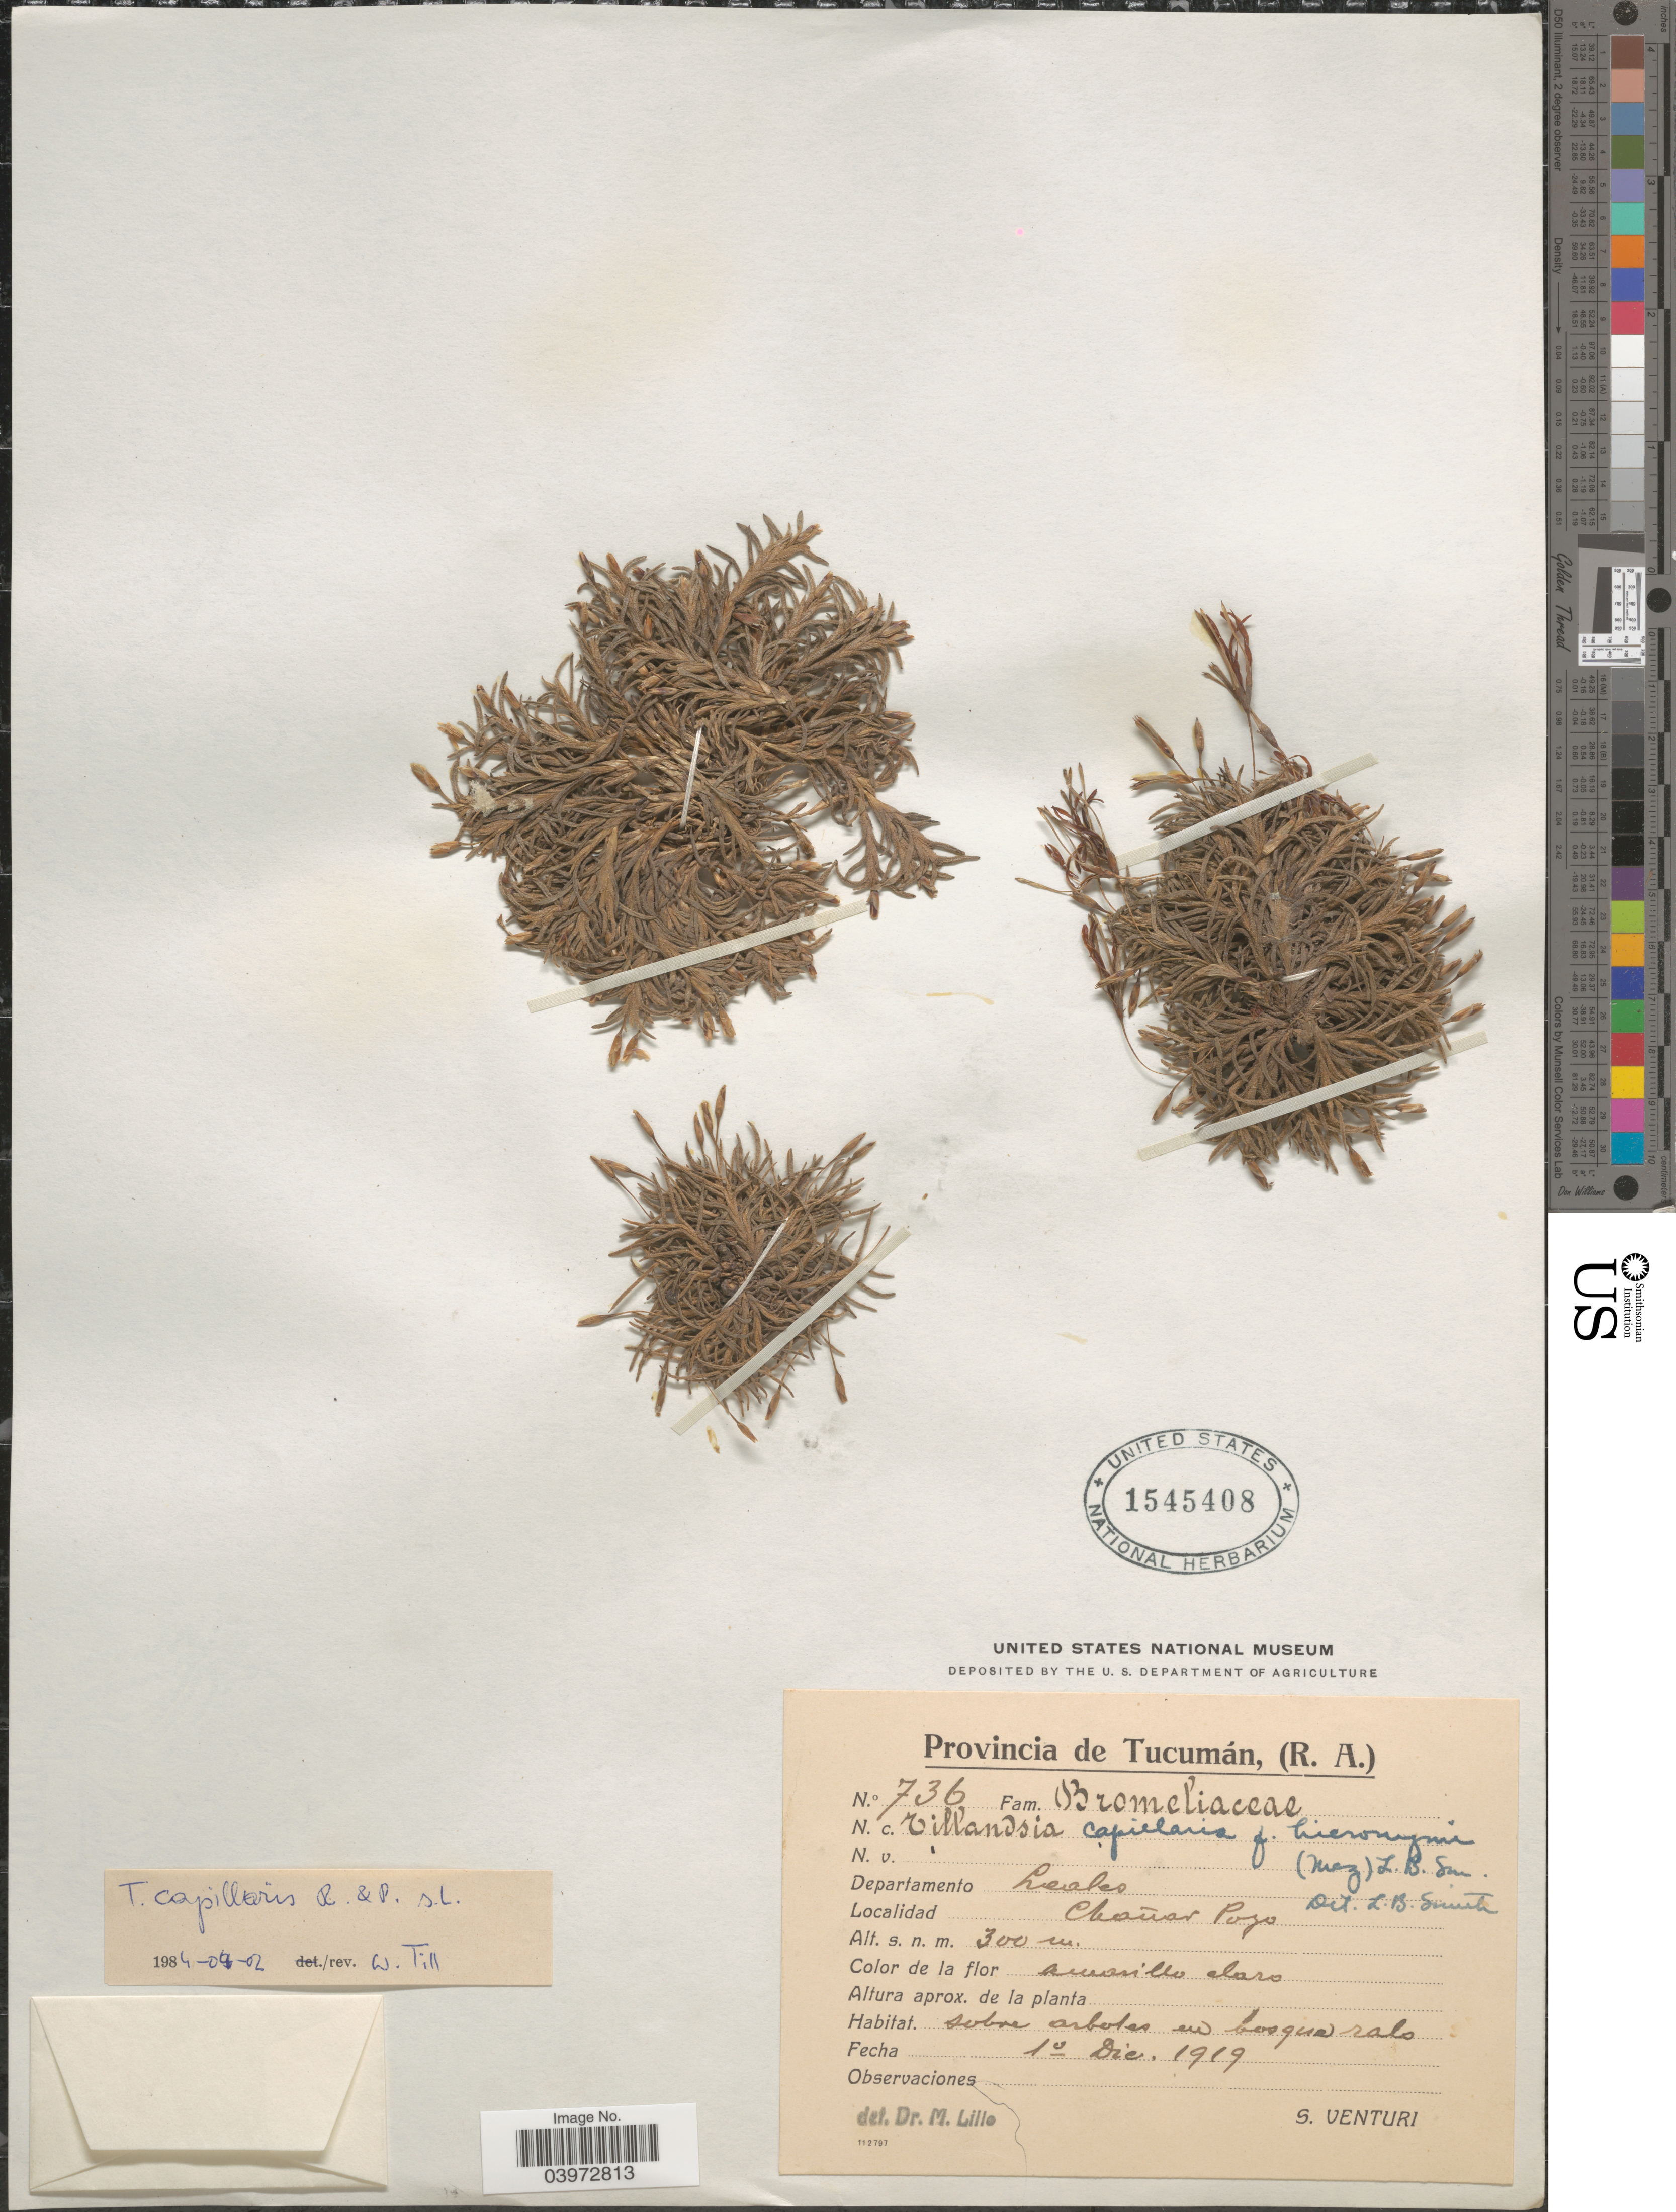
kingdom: Plantae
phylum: Tracheophyta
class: Liliopsida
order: Poales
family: Bromeliaceae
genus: Tillandsia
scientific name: Tillandsia capillaris f. hieronymii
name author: (Mez) L.B. Sm.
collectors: S. Venturi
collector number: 736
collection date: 1919-12-10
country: Argentina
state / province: Tucuman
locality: Departamento Leales. Chañar Pozo.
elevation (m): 300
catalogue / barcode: US 1545408